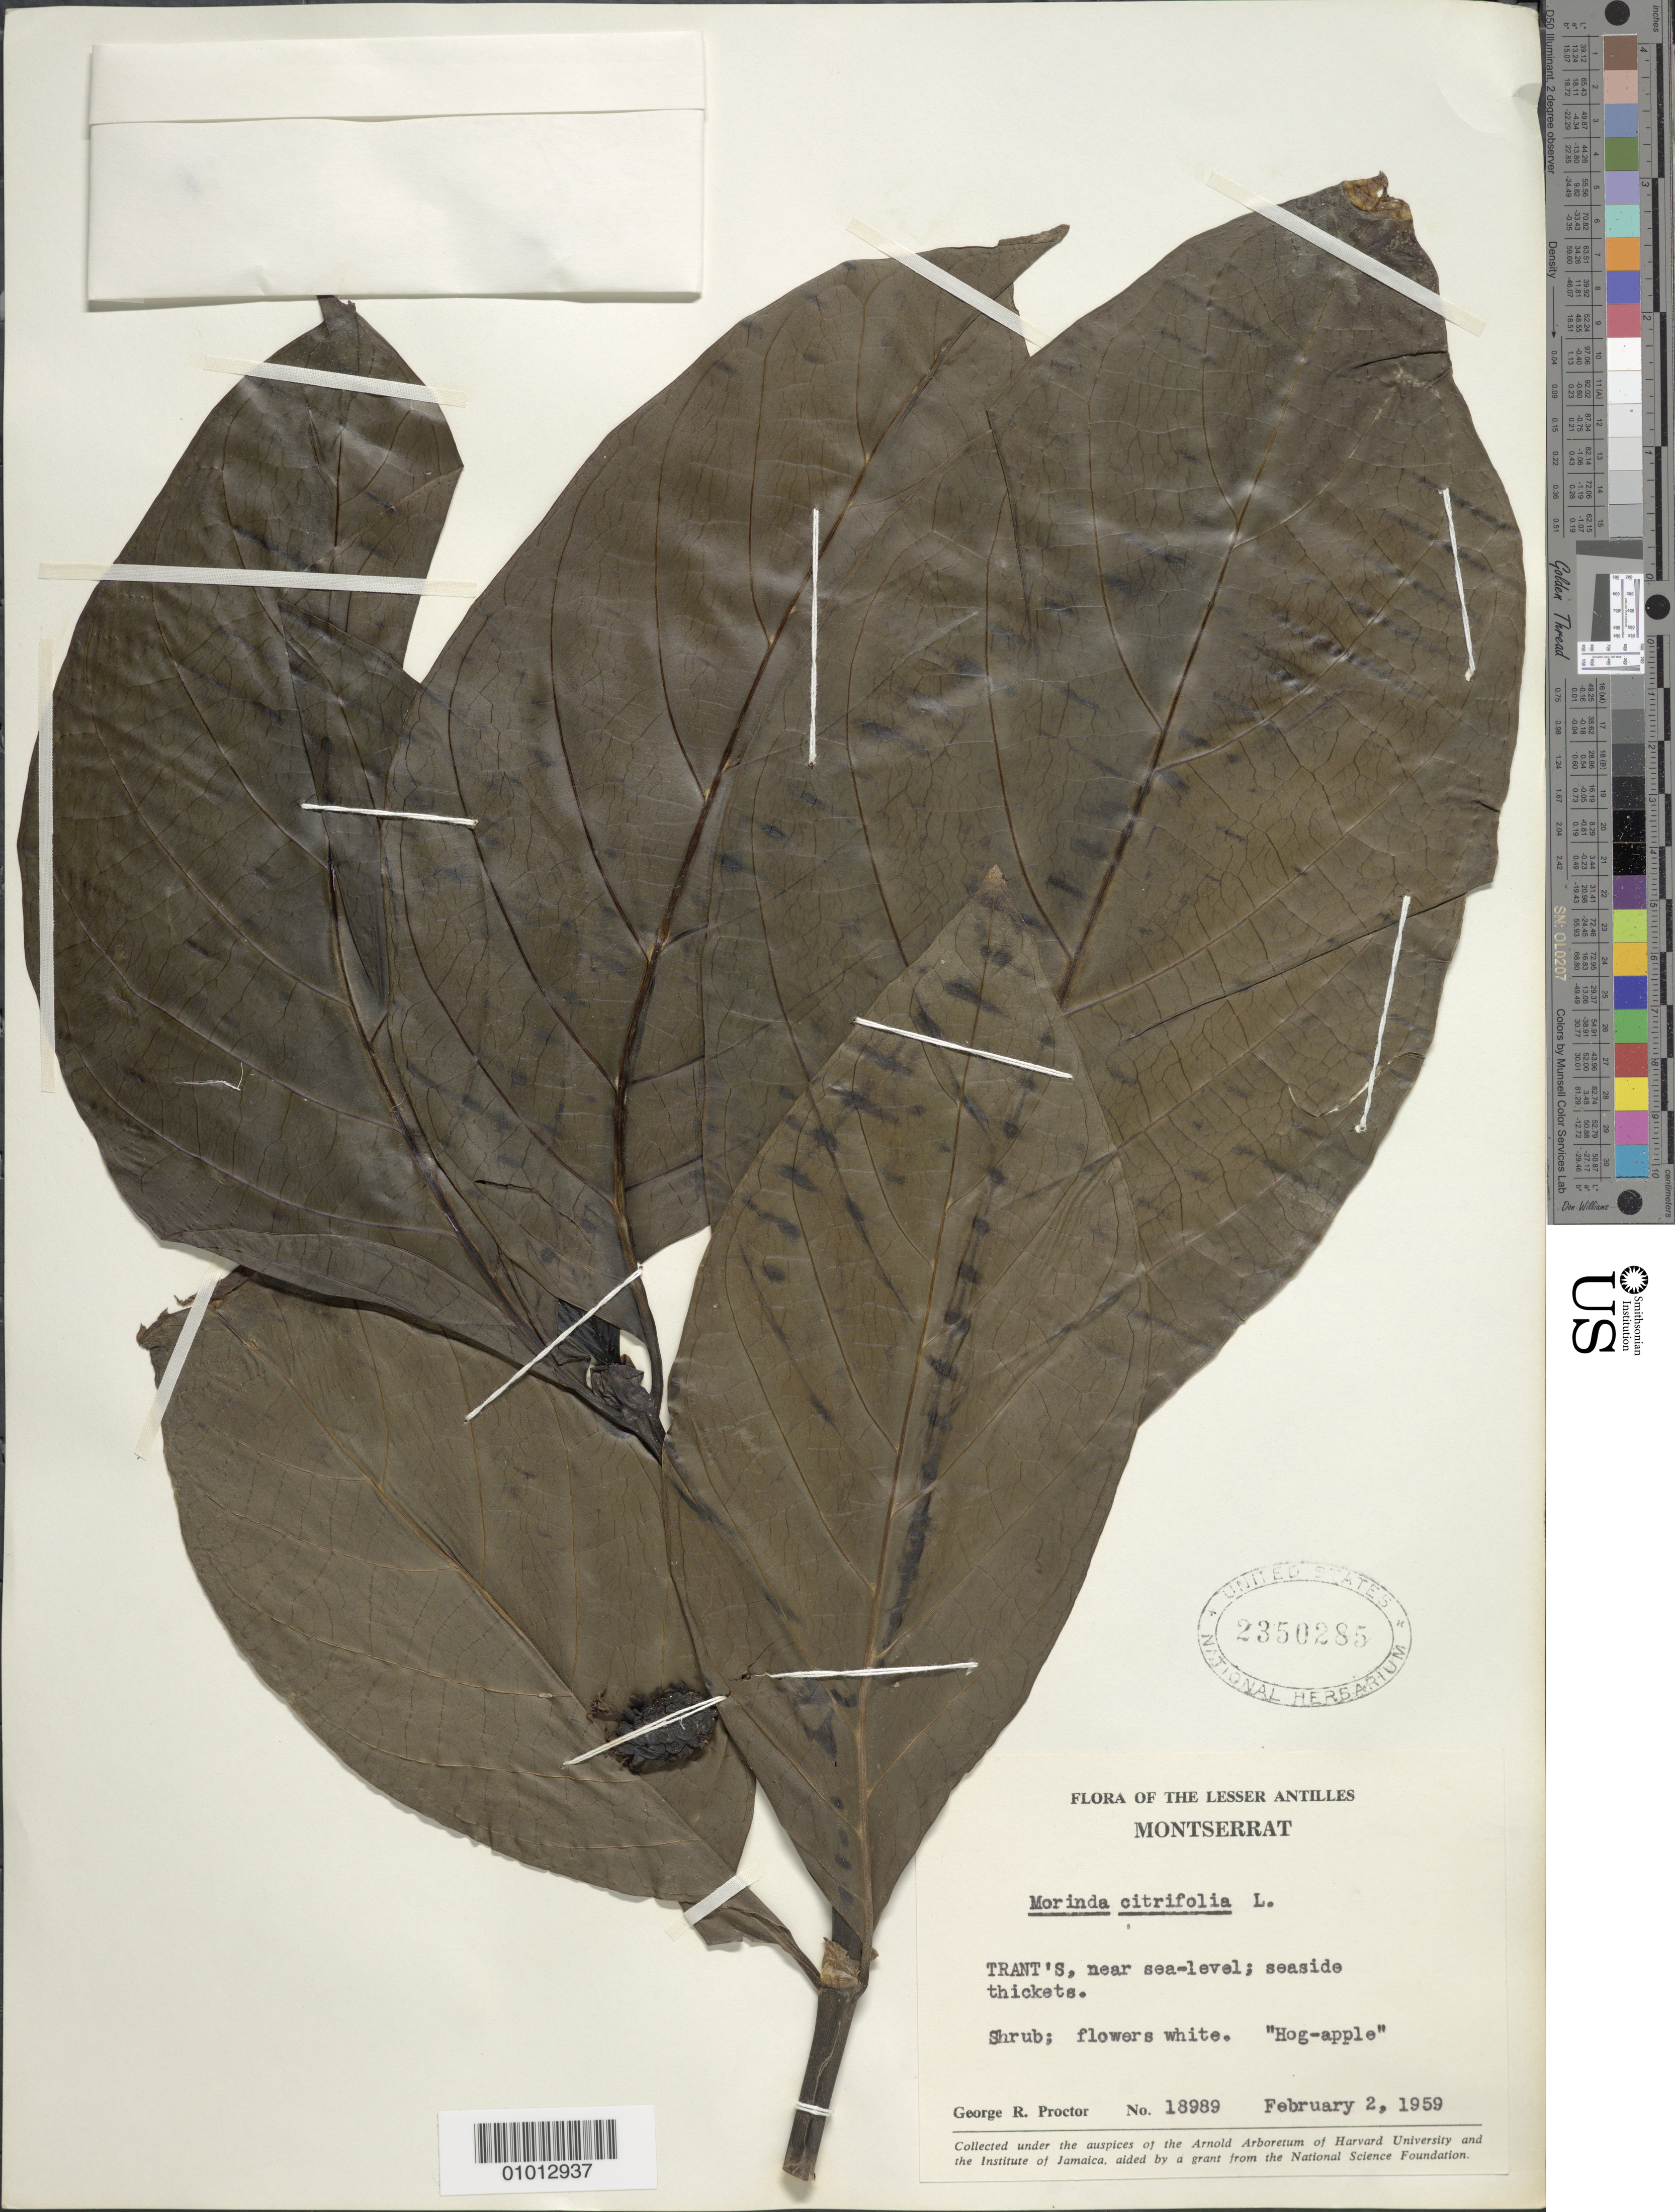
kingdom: Plantae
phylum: Tracheophyta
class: Magnoliopsida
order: Gentianales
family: Rubiaceae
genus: Morinda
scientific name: Morinda citrifolia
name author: L.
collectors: G. R. Proctor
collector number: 18989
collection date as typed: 02 Feb 1959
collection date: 1959-02-02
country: Montserrat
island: Montserrat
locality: Trant's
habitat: Seaside thickets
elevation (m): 0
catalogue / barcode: US 2350285